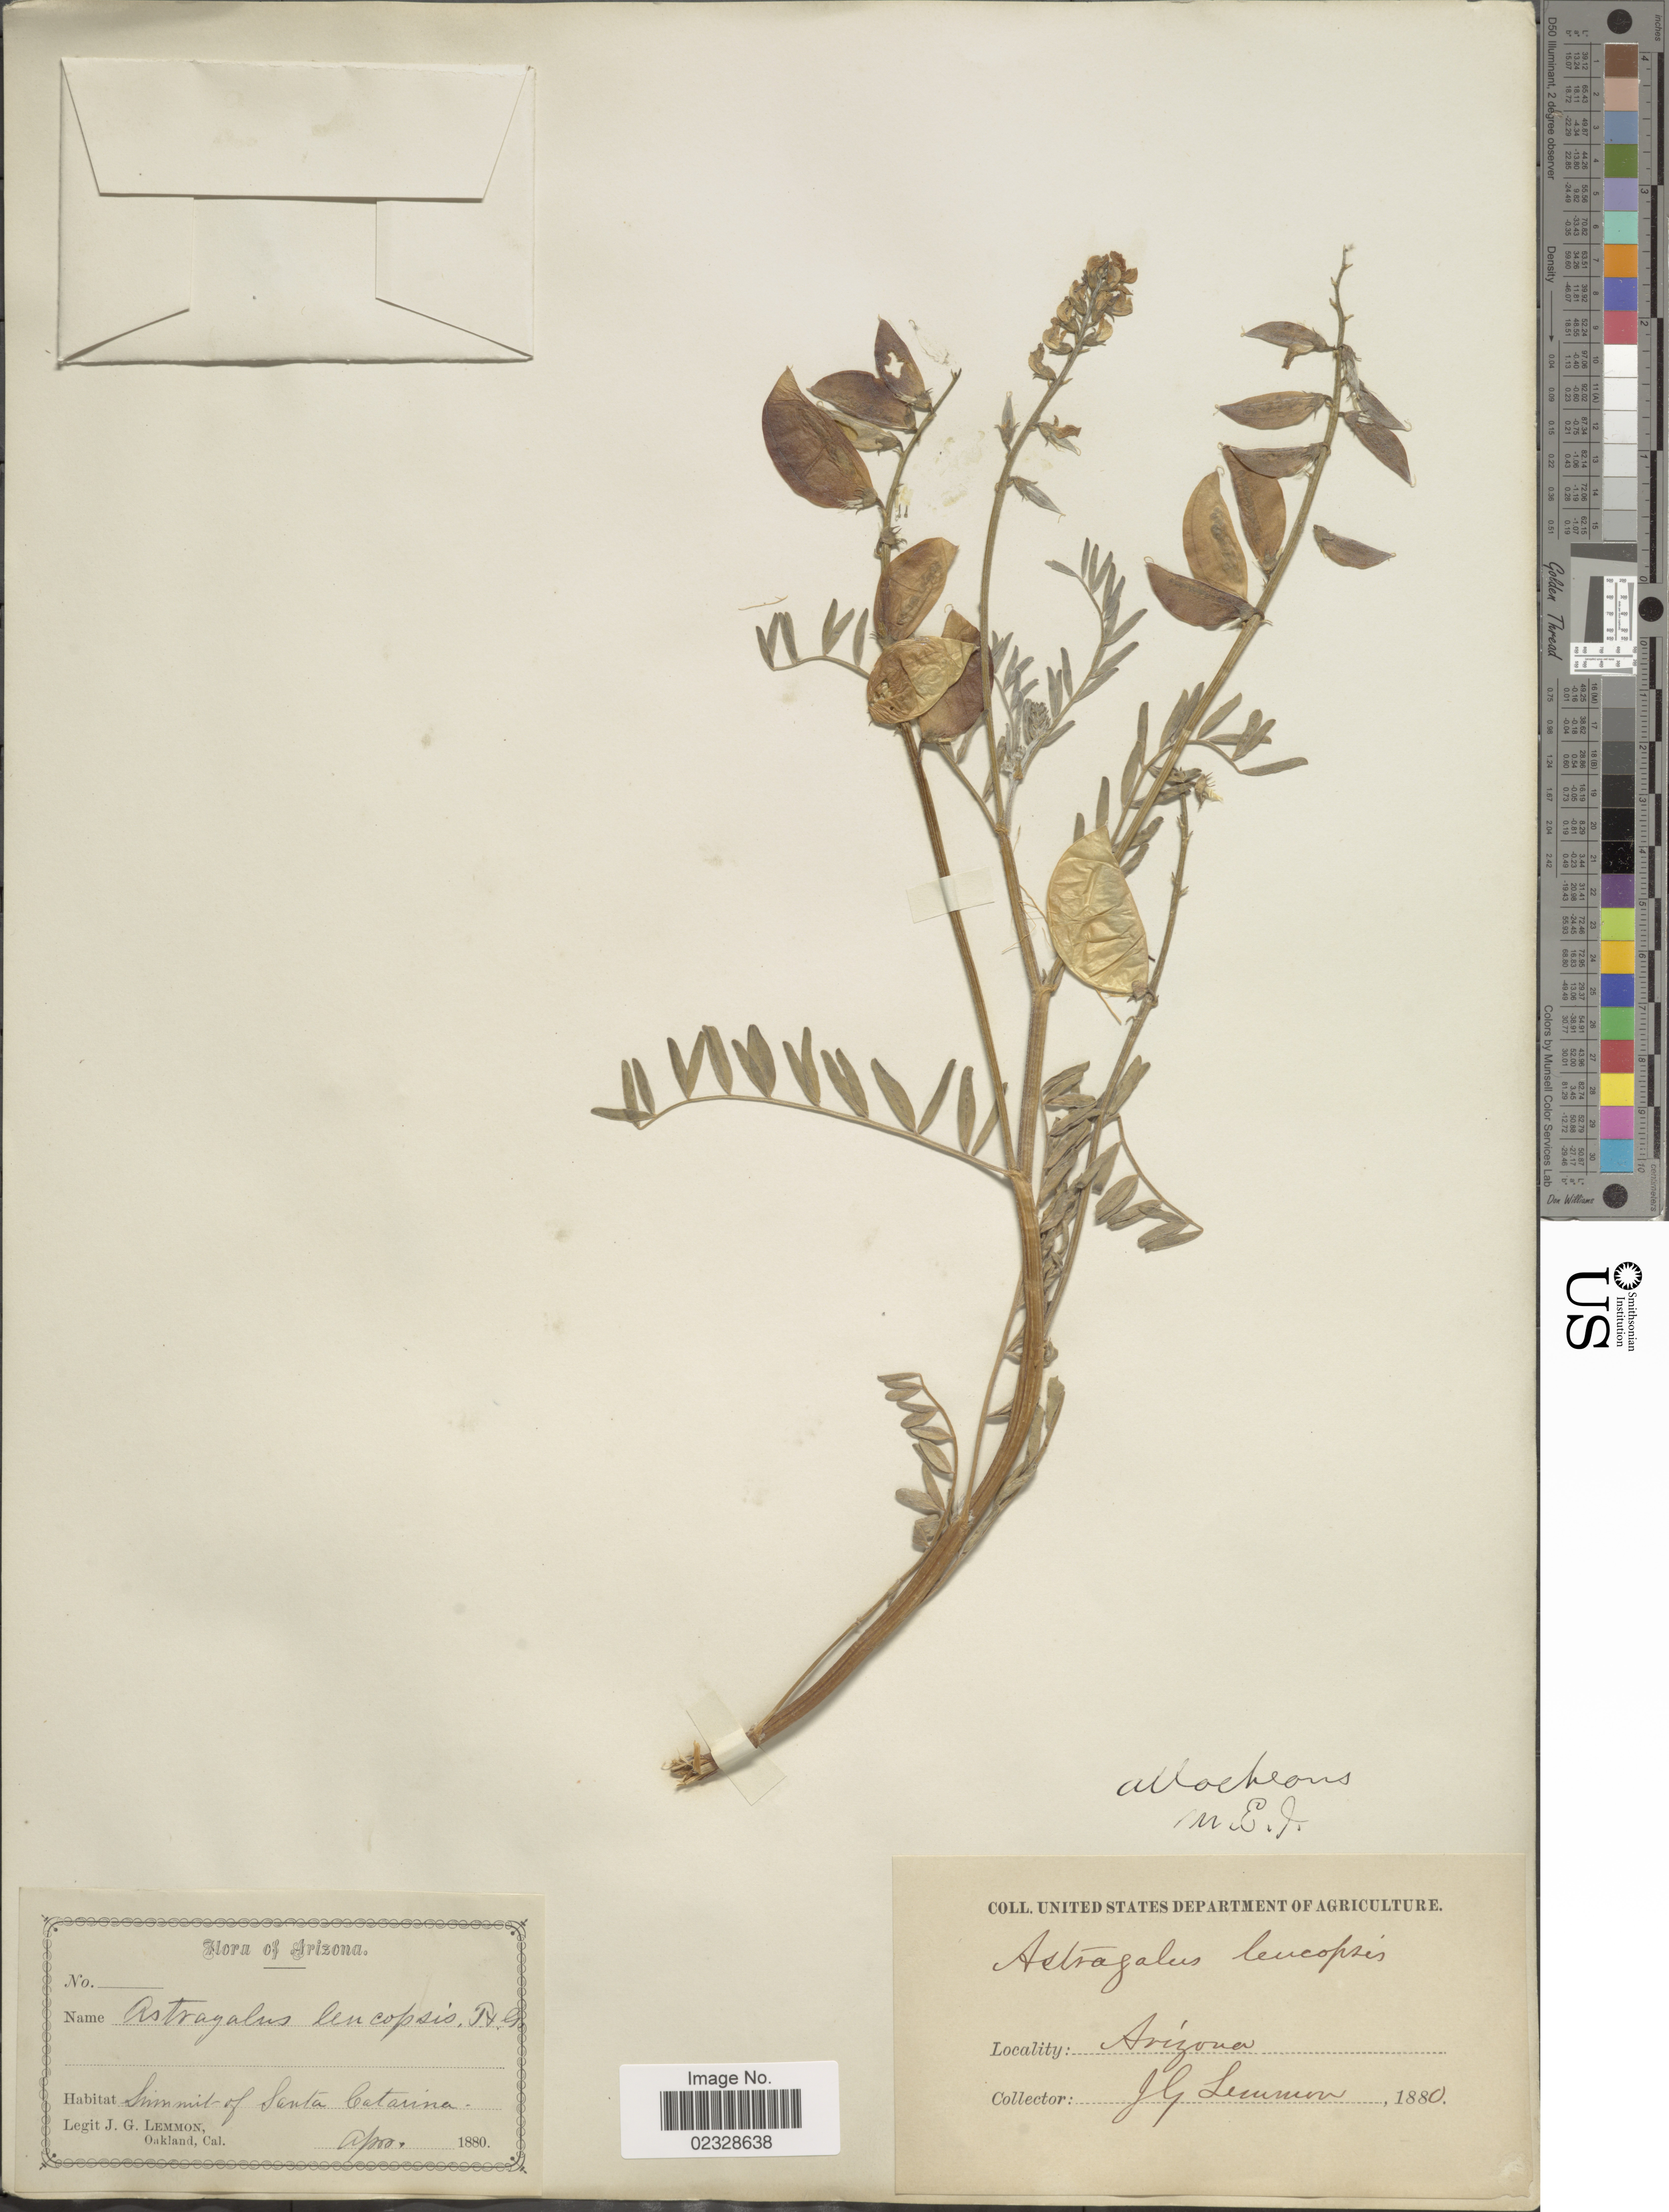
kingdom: Plantae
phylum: Tracheophyta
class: Magnoliopsida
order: Fabales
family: Fabaceae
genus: Astragalus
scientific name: Astragalus allochrous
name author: A. Gray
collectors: J. Lemmon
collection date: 1880-04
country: United States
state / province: Arizona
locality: Summit of Santa Catarina